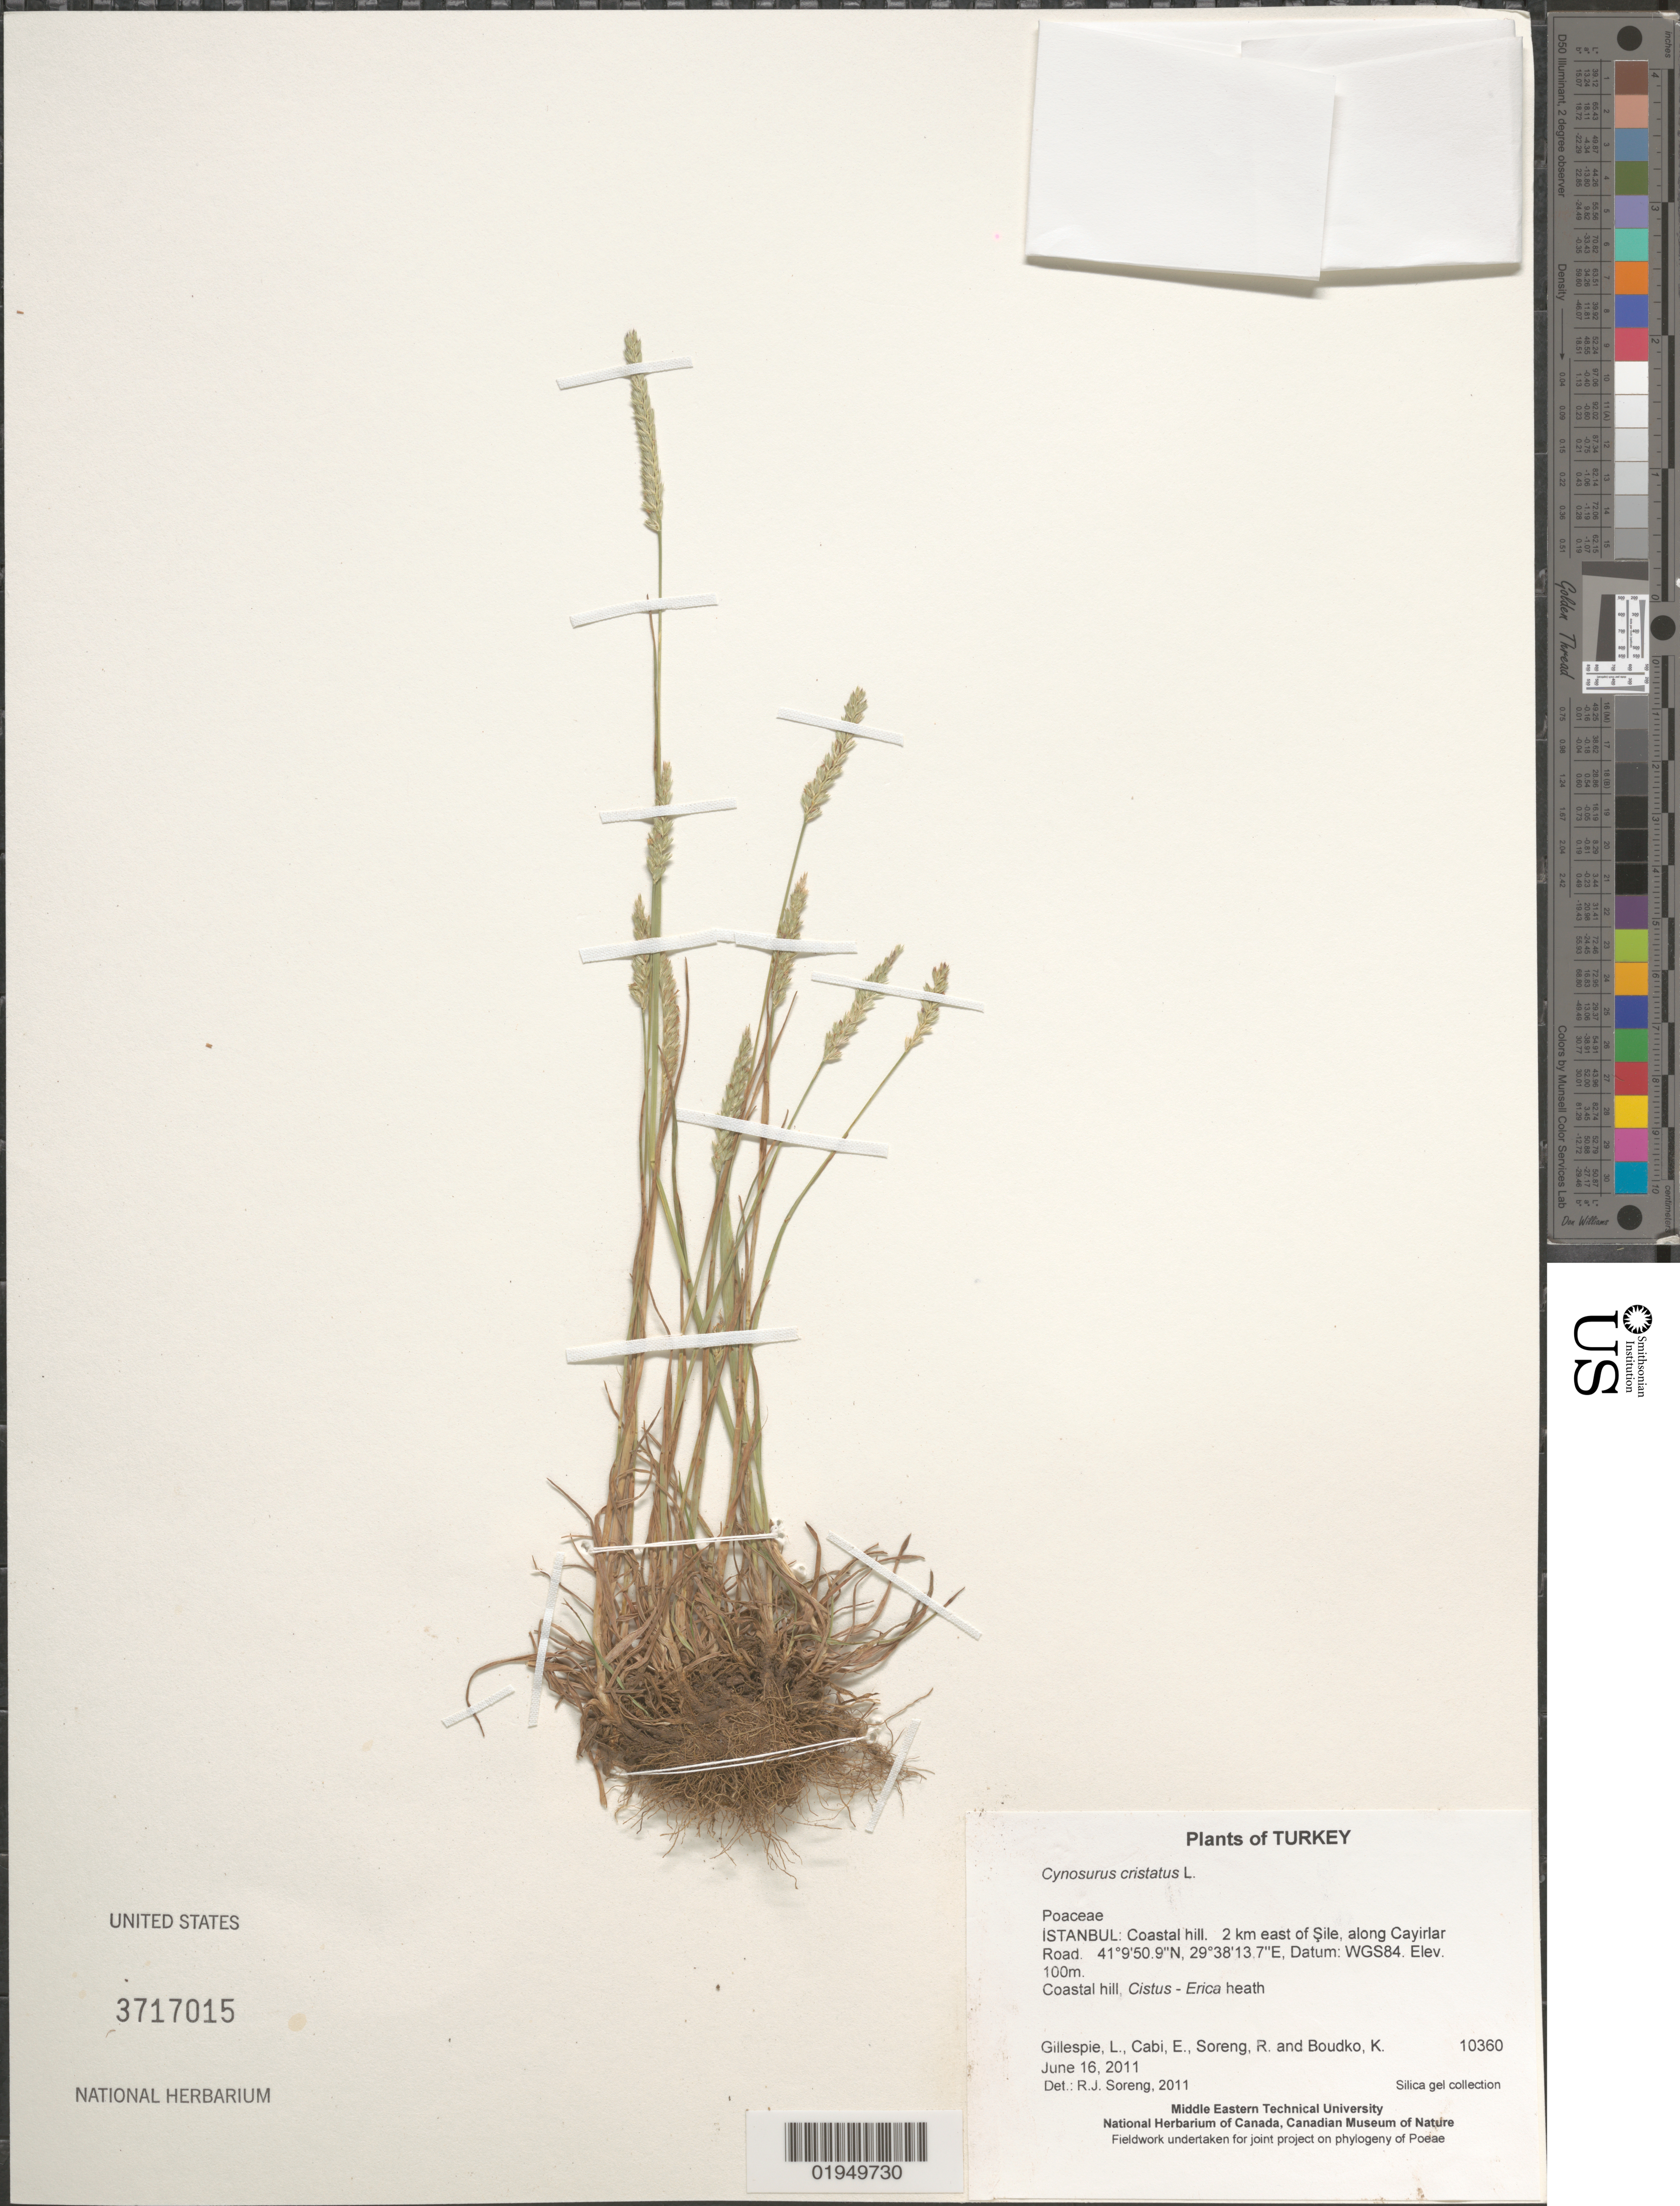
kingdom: Plantae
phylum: Tracheophyta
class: Liliopsida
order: Poales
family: Poaceae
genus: Cynosurus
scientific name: Cynosurus cristatus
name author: L.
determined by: Soreng, Robert J., Research Associate (BOT), Smithsonian Institution - National Museum of Natural History (UNITED STATES)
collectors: L. J. Gillespie, E. Cabi, R. J. Soreng & K. Boudko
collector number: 10360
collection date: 2011-06-16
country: Turkey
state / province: Istanbul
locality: Coastal hill. 2 km east of Sile, along Cayirlar Road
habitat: Coastal hill, Cistus - Erica Heath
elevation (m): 100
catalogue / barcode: US 3717015